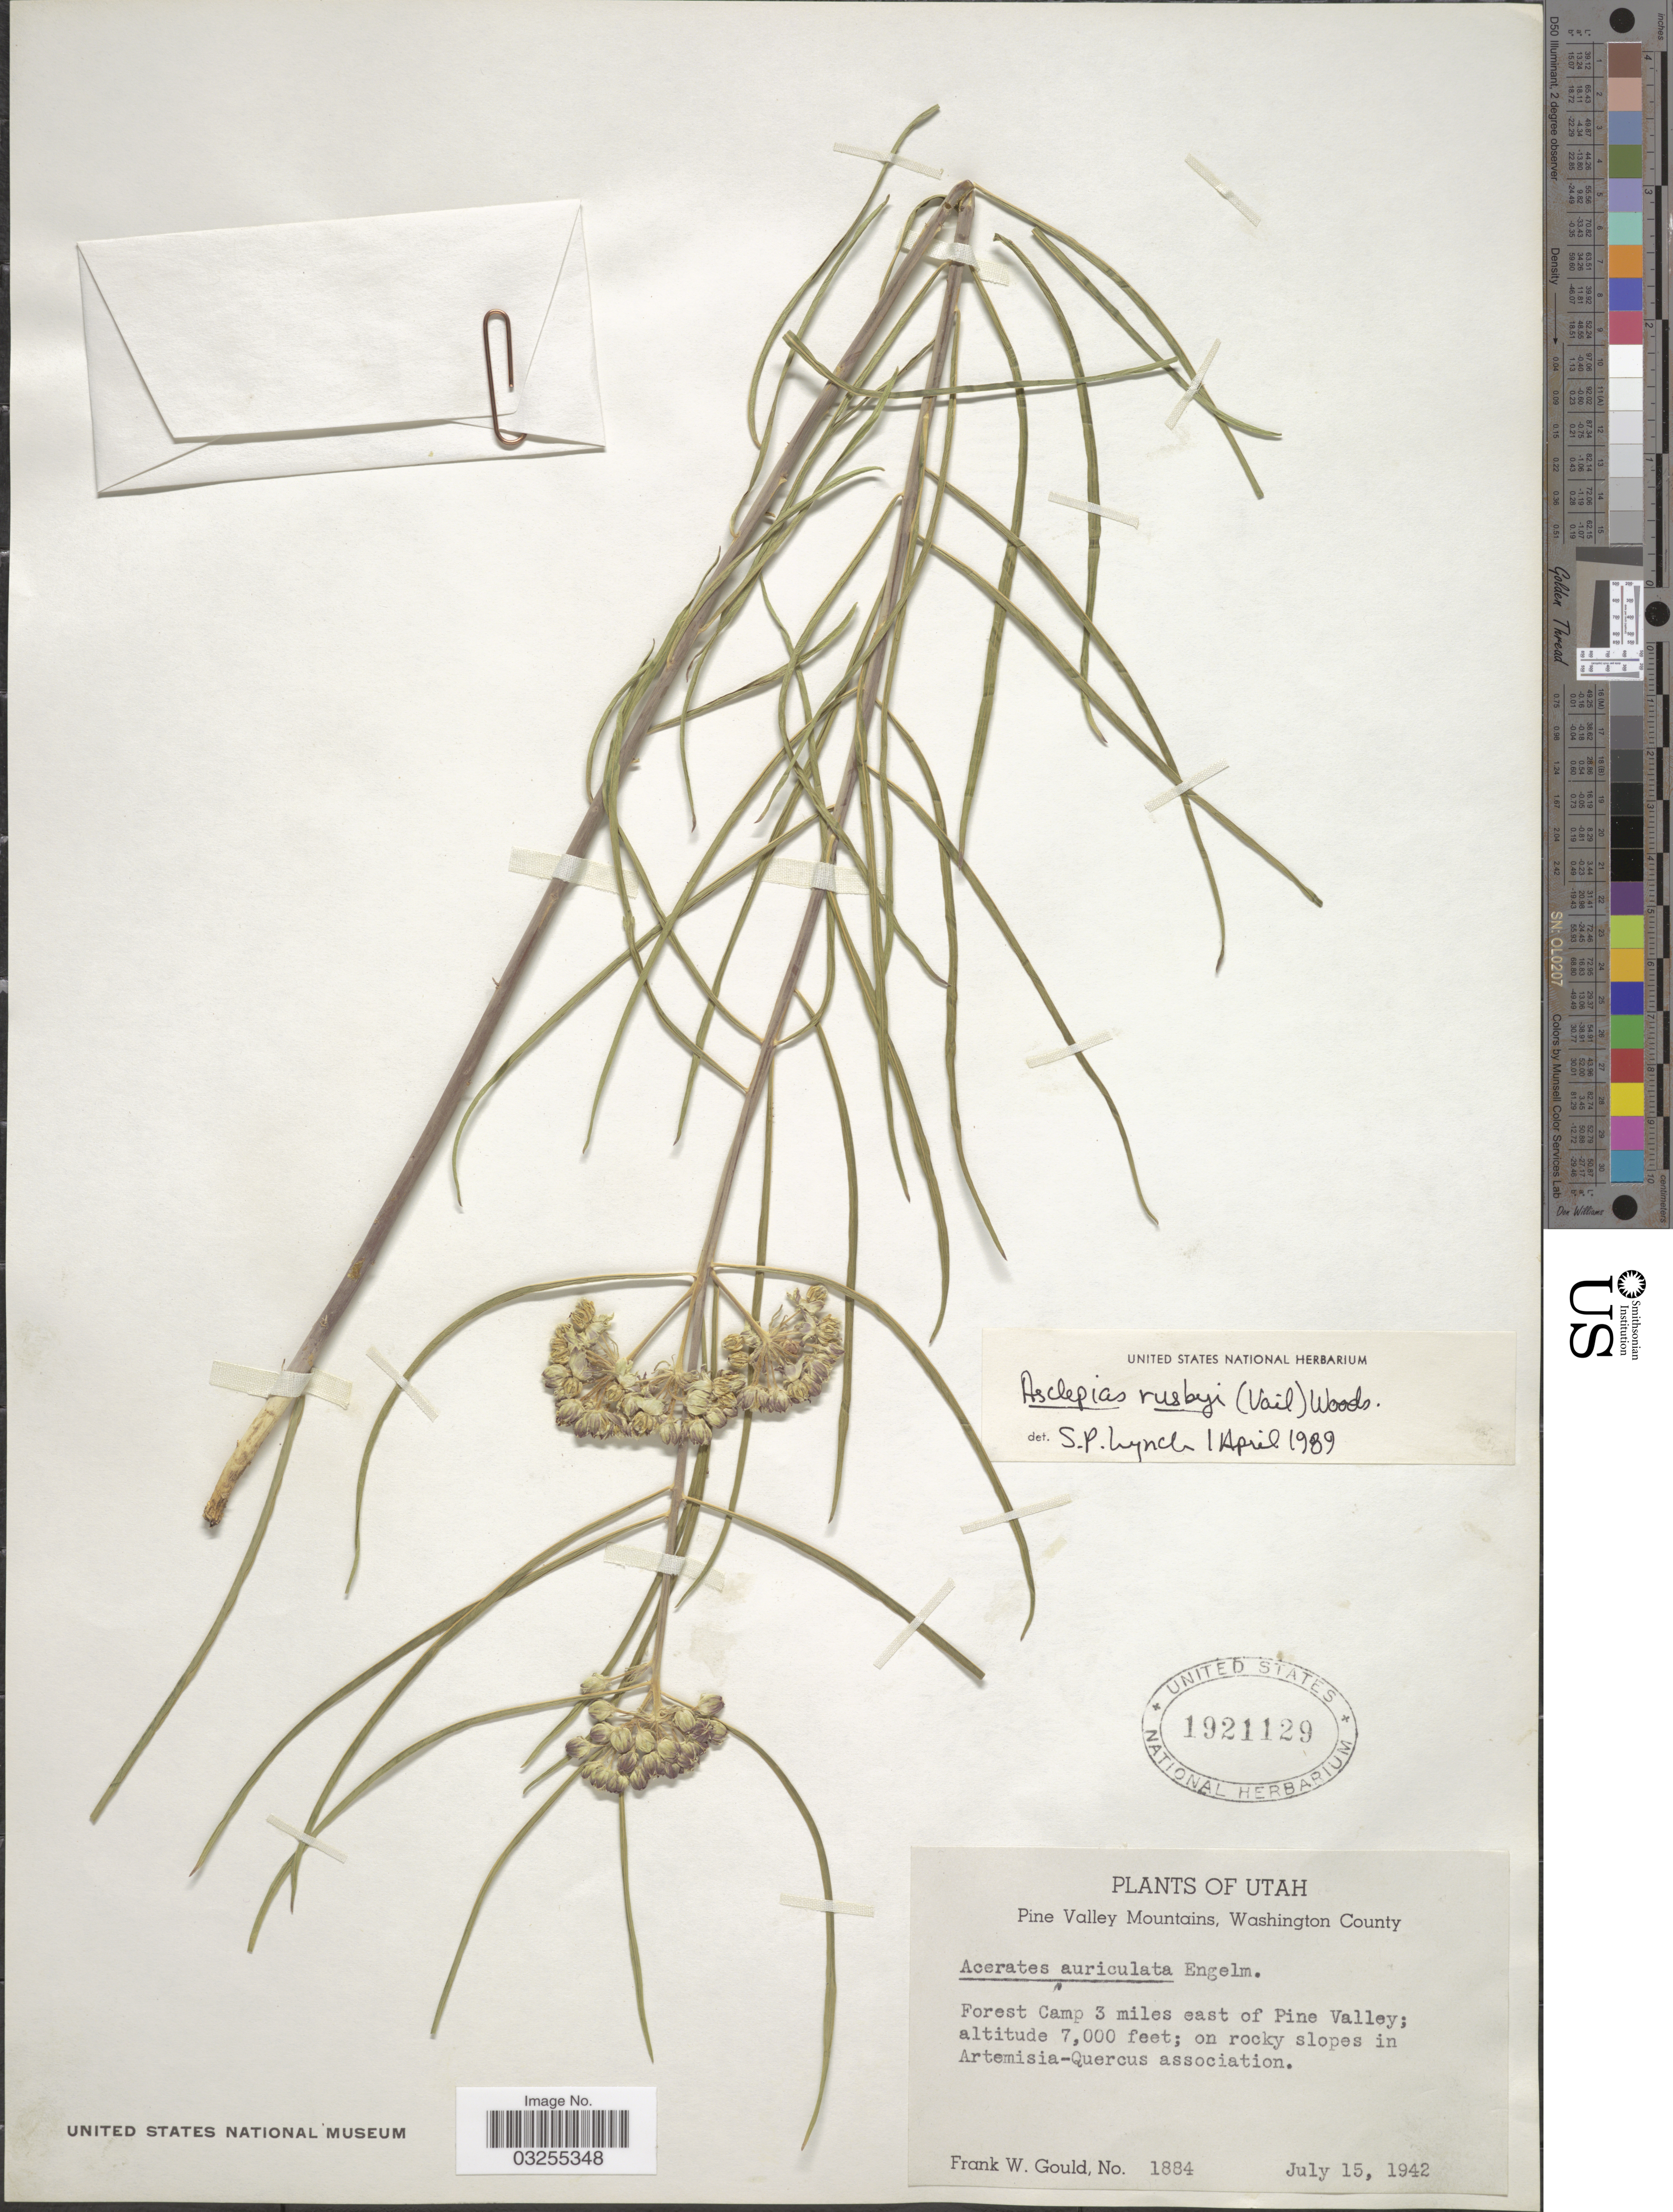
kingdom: Plantae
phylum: Tracheophyta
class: Magnoliopsida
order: Gentianales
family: Apocynaceae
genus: Asclepias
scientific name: Asclepias rusbyi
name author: (Vail) Woodson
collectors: F. W. Gould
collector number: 1884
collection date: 1942-07-15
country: United States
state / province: Utah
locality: Pine Valley Mountains, Washington County. Forest Camp 3 miles east of Pine Valley.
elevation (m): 2134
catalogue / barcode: US 1921129